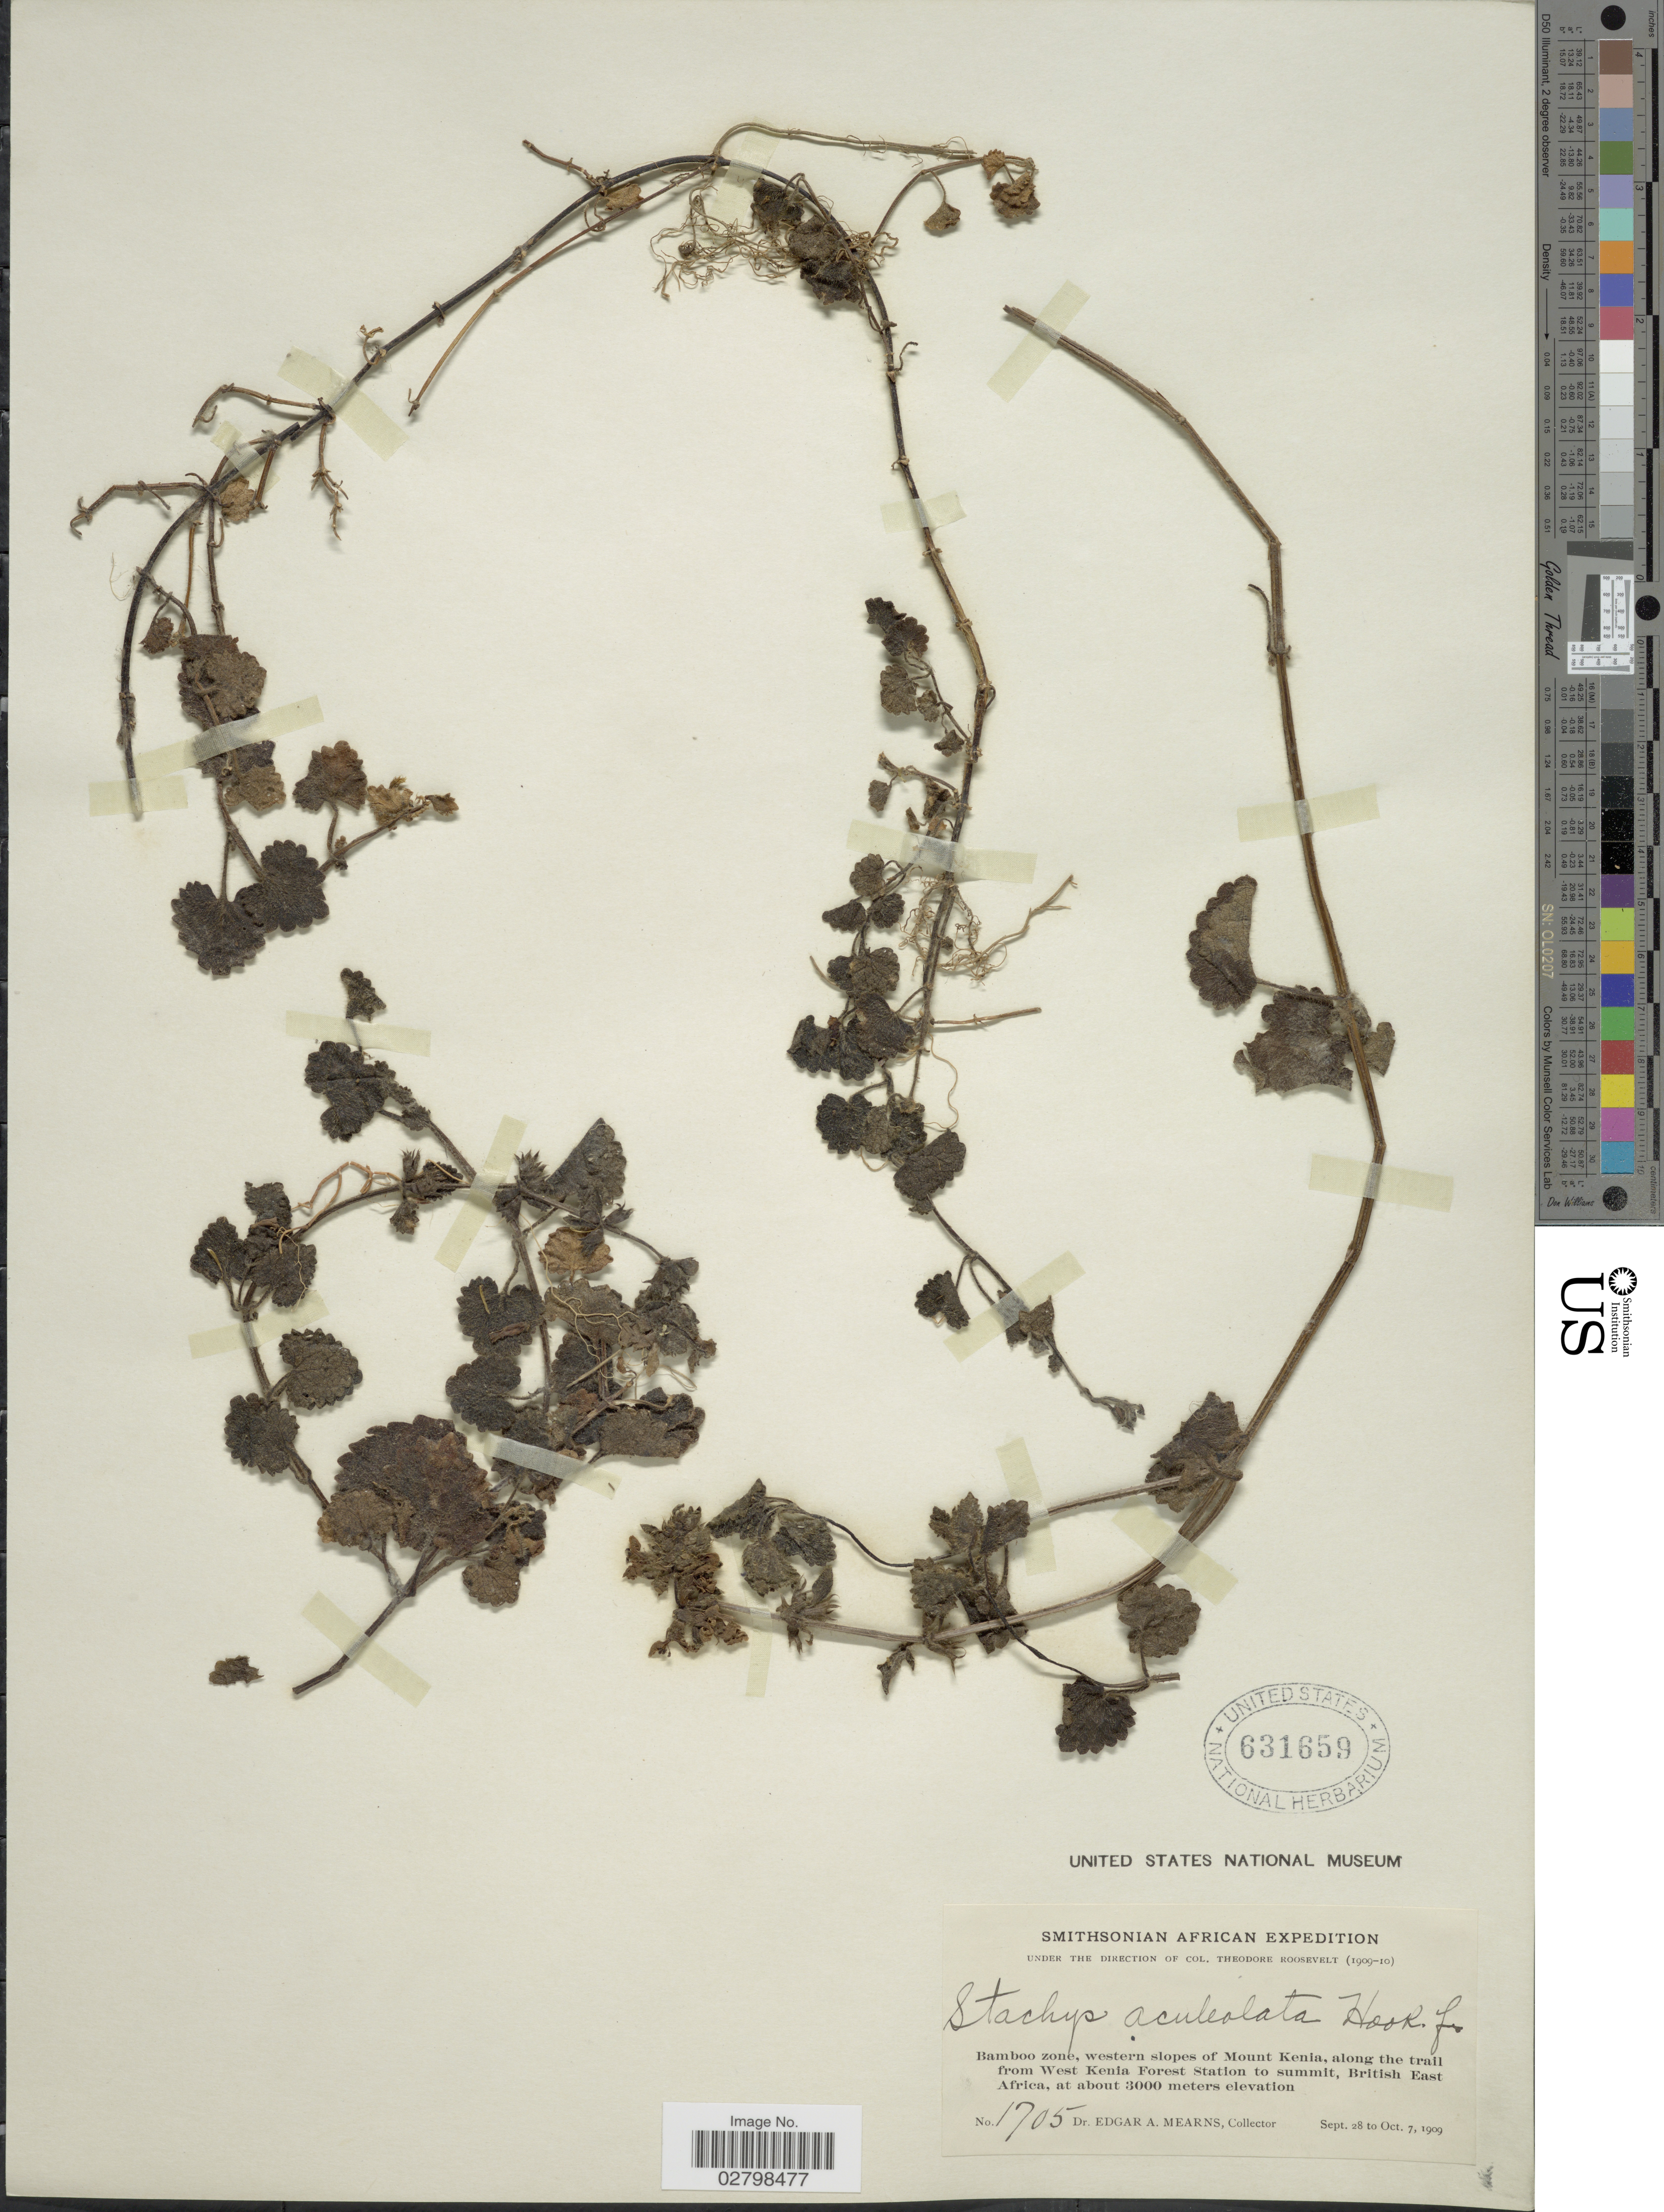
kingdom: Plantae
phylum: Tracheophyta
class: Magnoliopsida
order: Lamiales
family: Lamiaceae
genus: Stachys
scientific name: Stachys aculeolata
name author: Hook. f.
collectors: E. A. Mearns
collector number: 1705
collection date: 1909-09-28/1909-10-07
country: Kenya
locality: Bamboo zone, western slopes of Mount Kenia, along the trail from West Kenia Forest Station to summit, British East Africa.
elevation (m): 3000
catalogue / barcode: US 631659